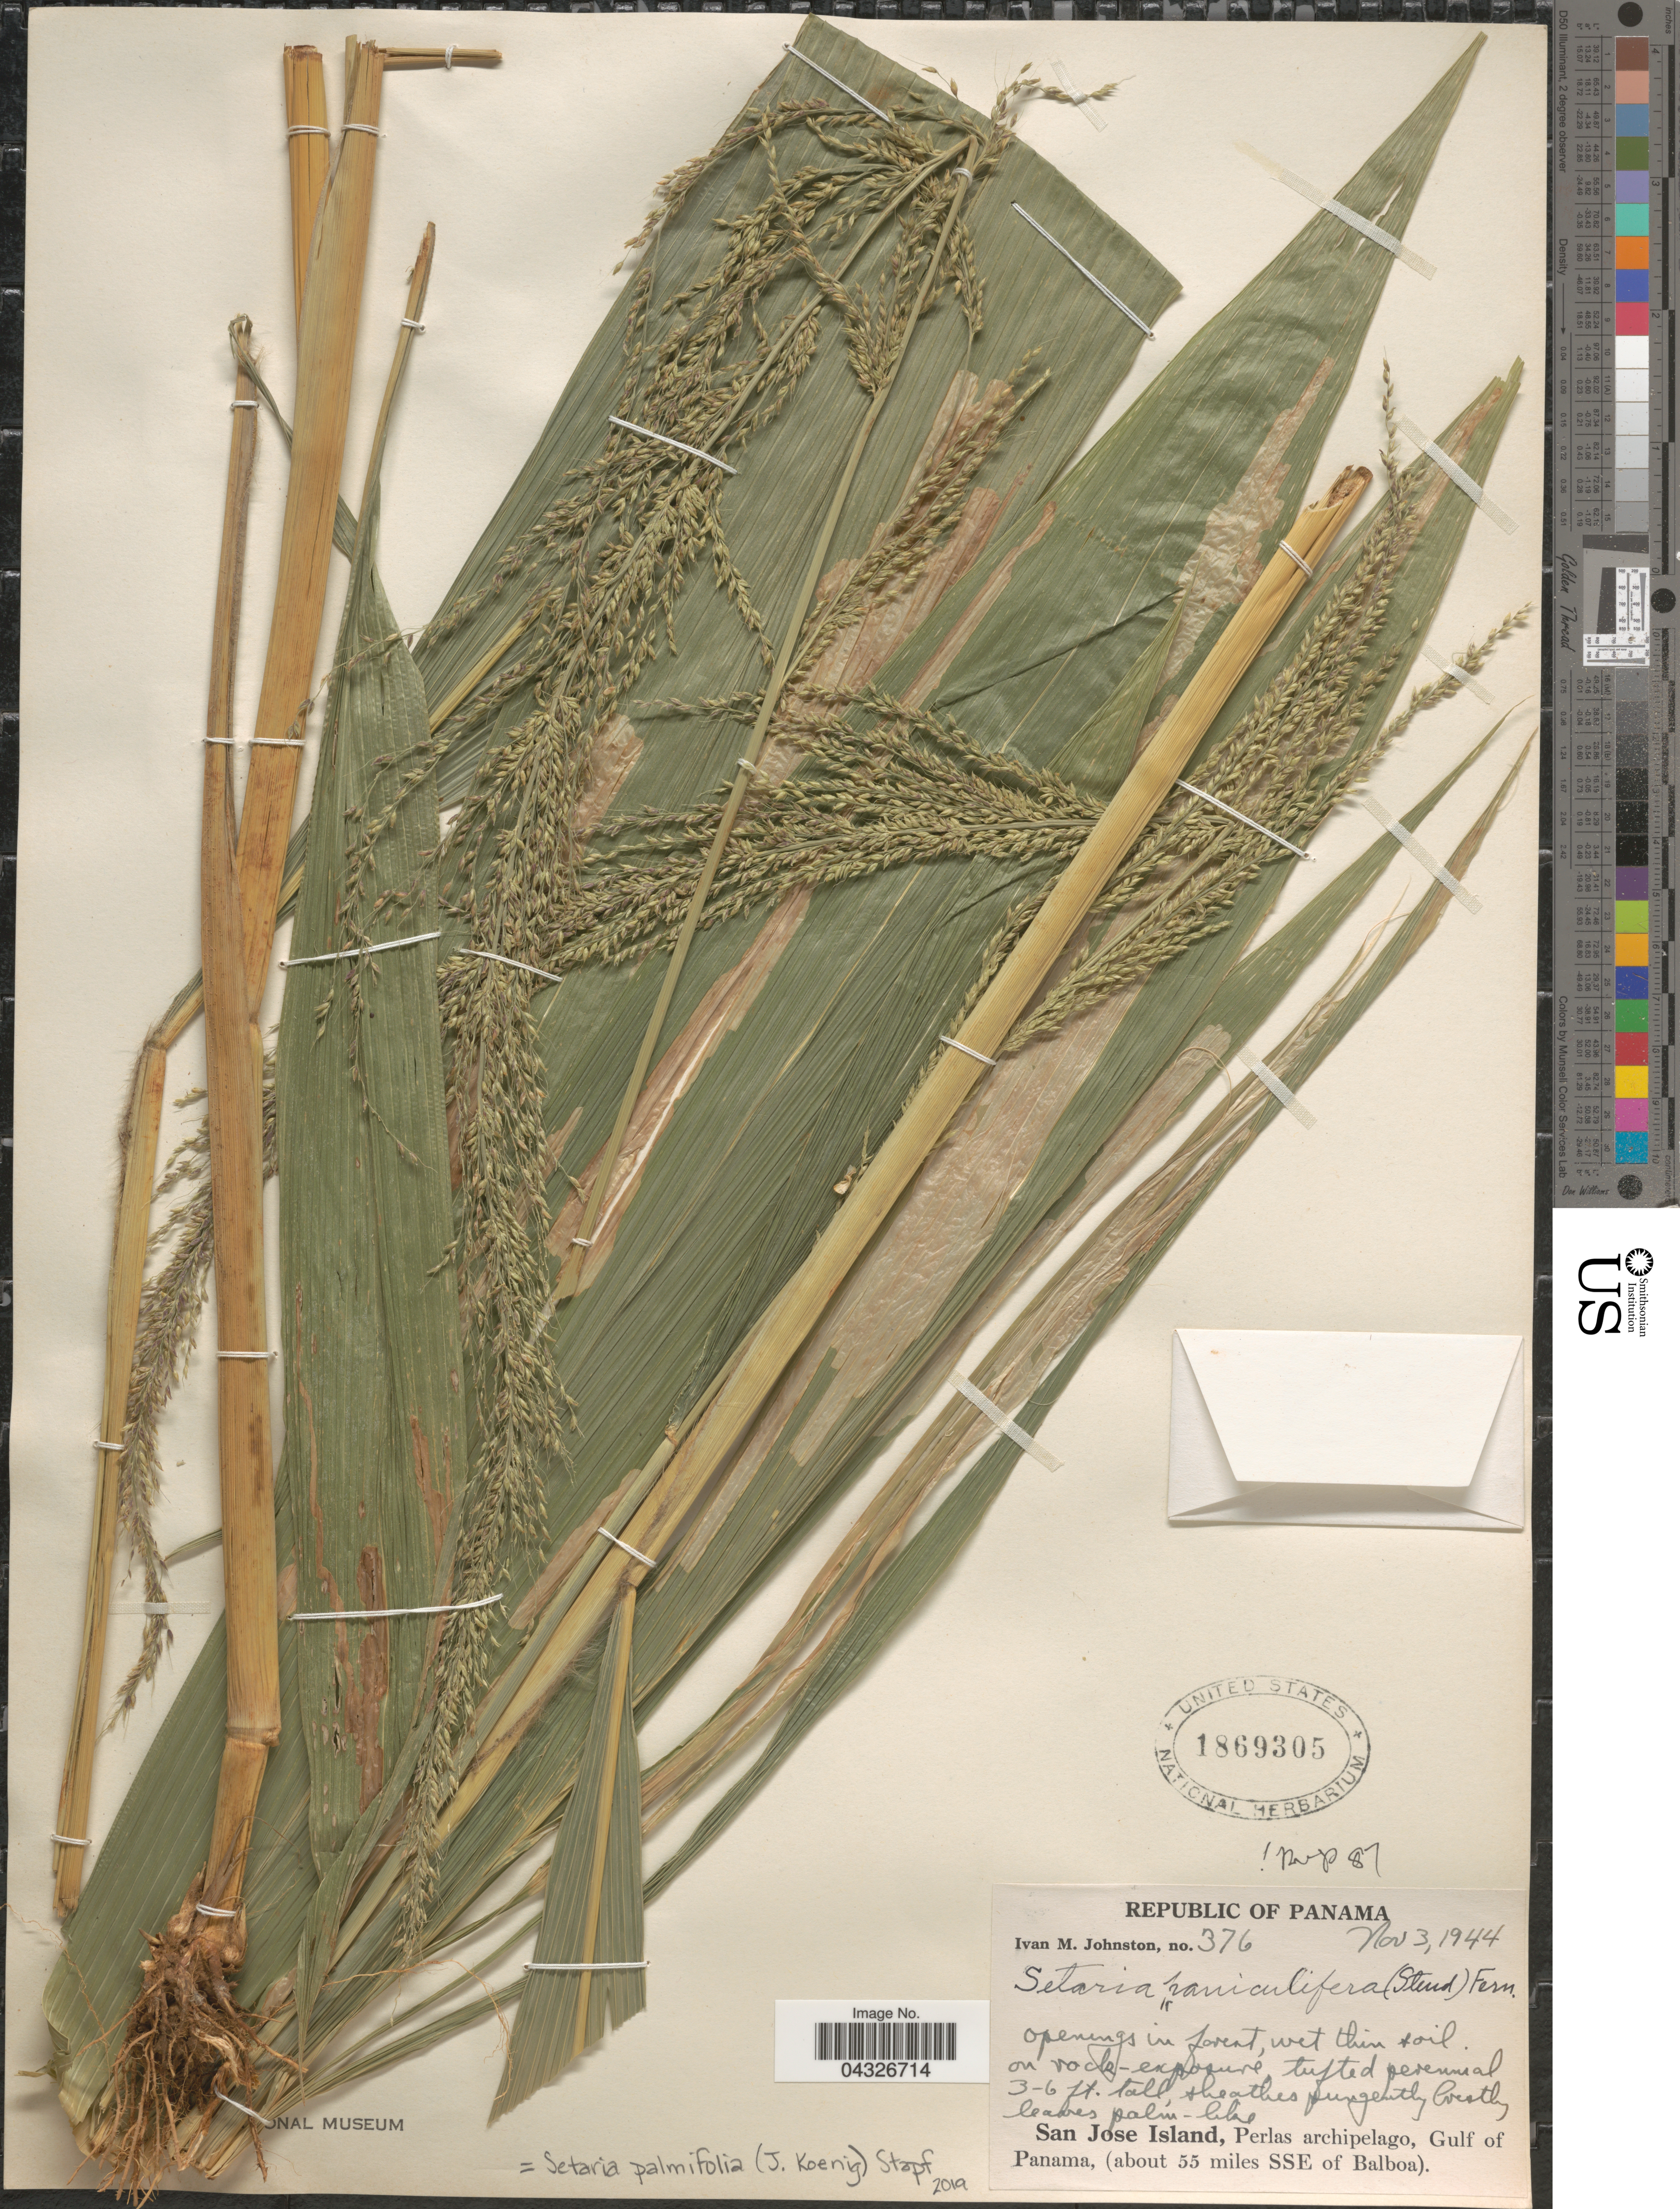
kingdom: Plantae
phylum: Tracheophyta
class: Liliopsida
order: Poales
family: Poaceae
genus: Setaria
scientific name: Setaria palmifolia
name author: (J. Koenig) Stapf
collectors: I.M. Johnston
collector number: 376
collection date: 1944-11-03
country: Panama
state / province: Panamá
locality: Republic of Panama. San Jose Island, Perlas archipelago, Gulf of Panama, (about 55 miles SSE of Balboa).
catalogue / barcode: US 1869305